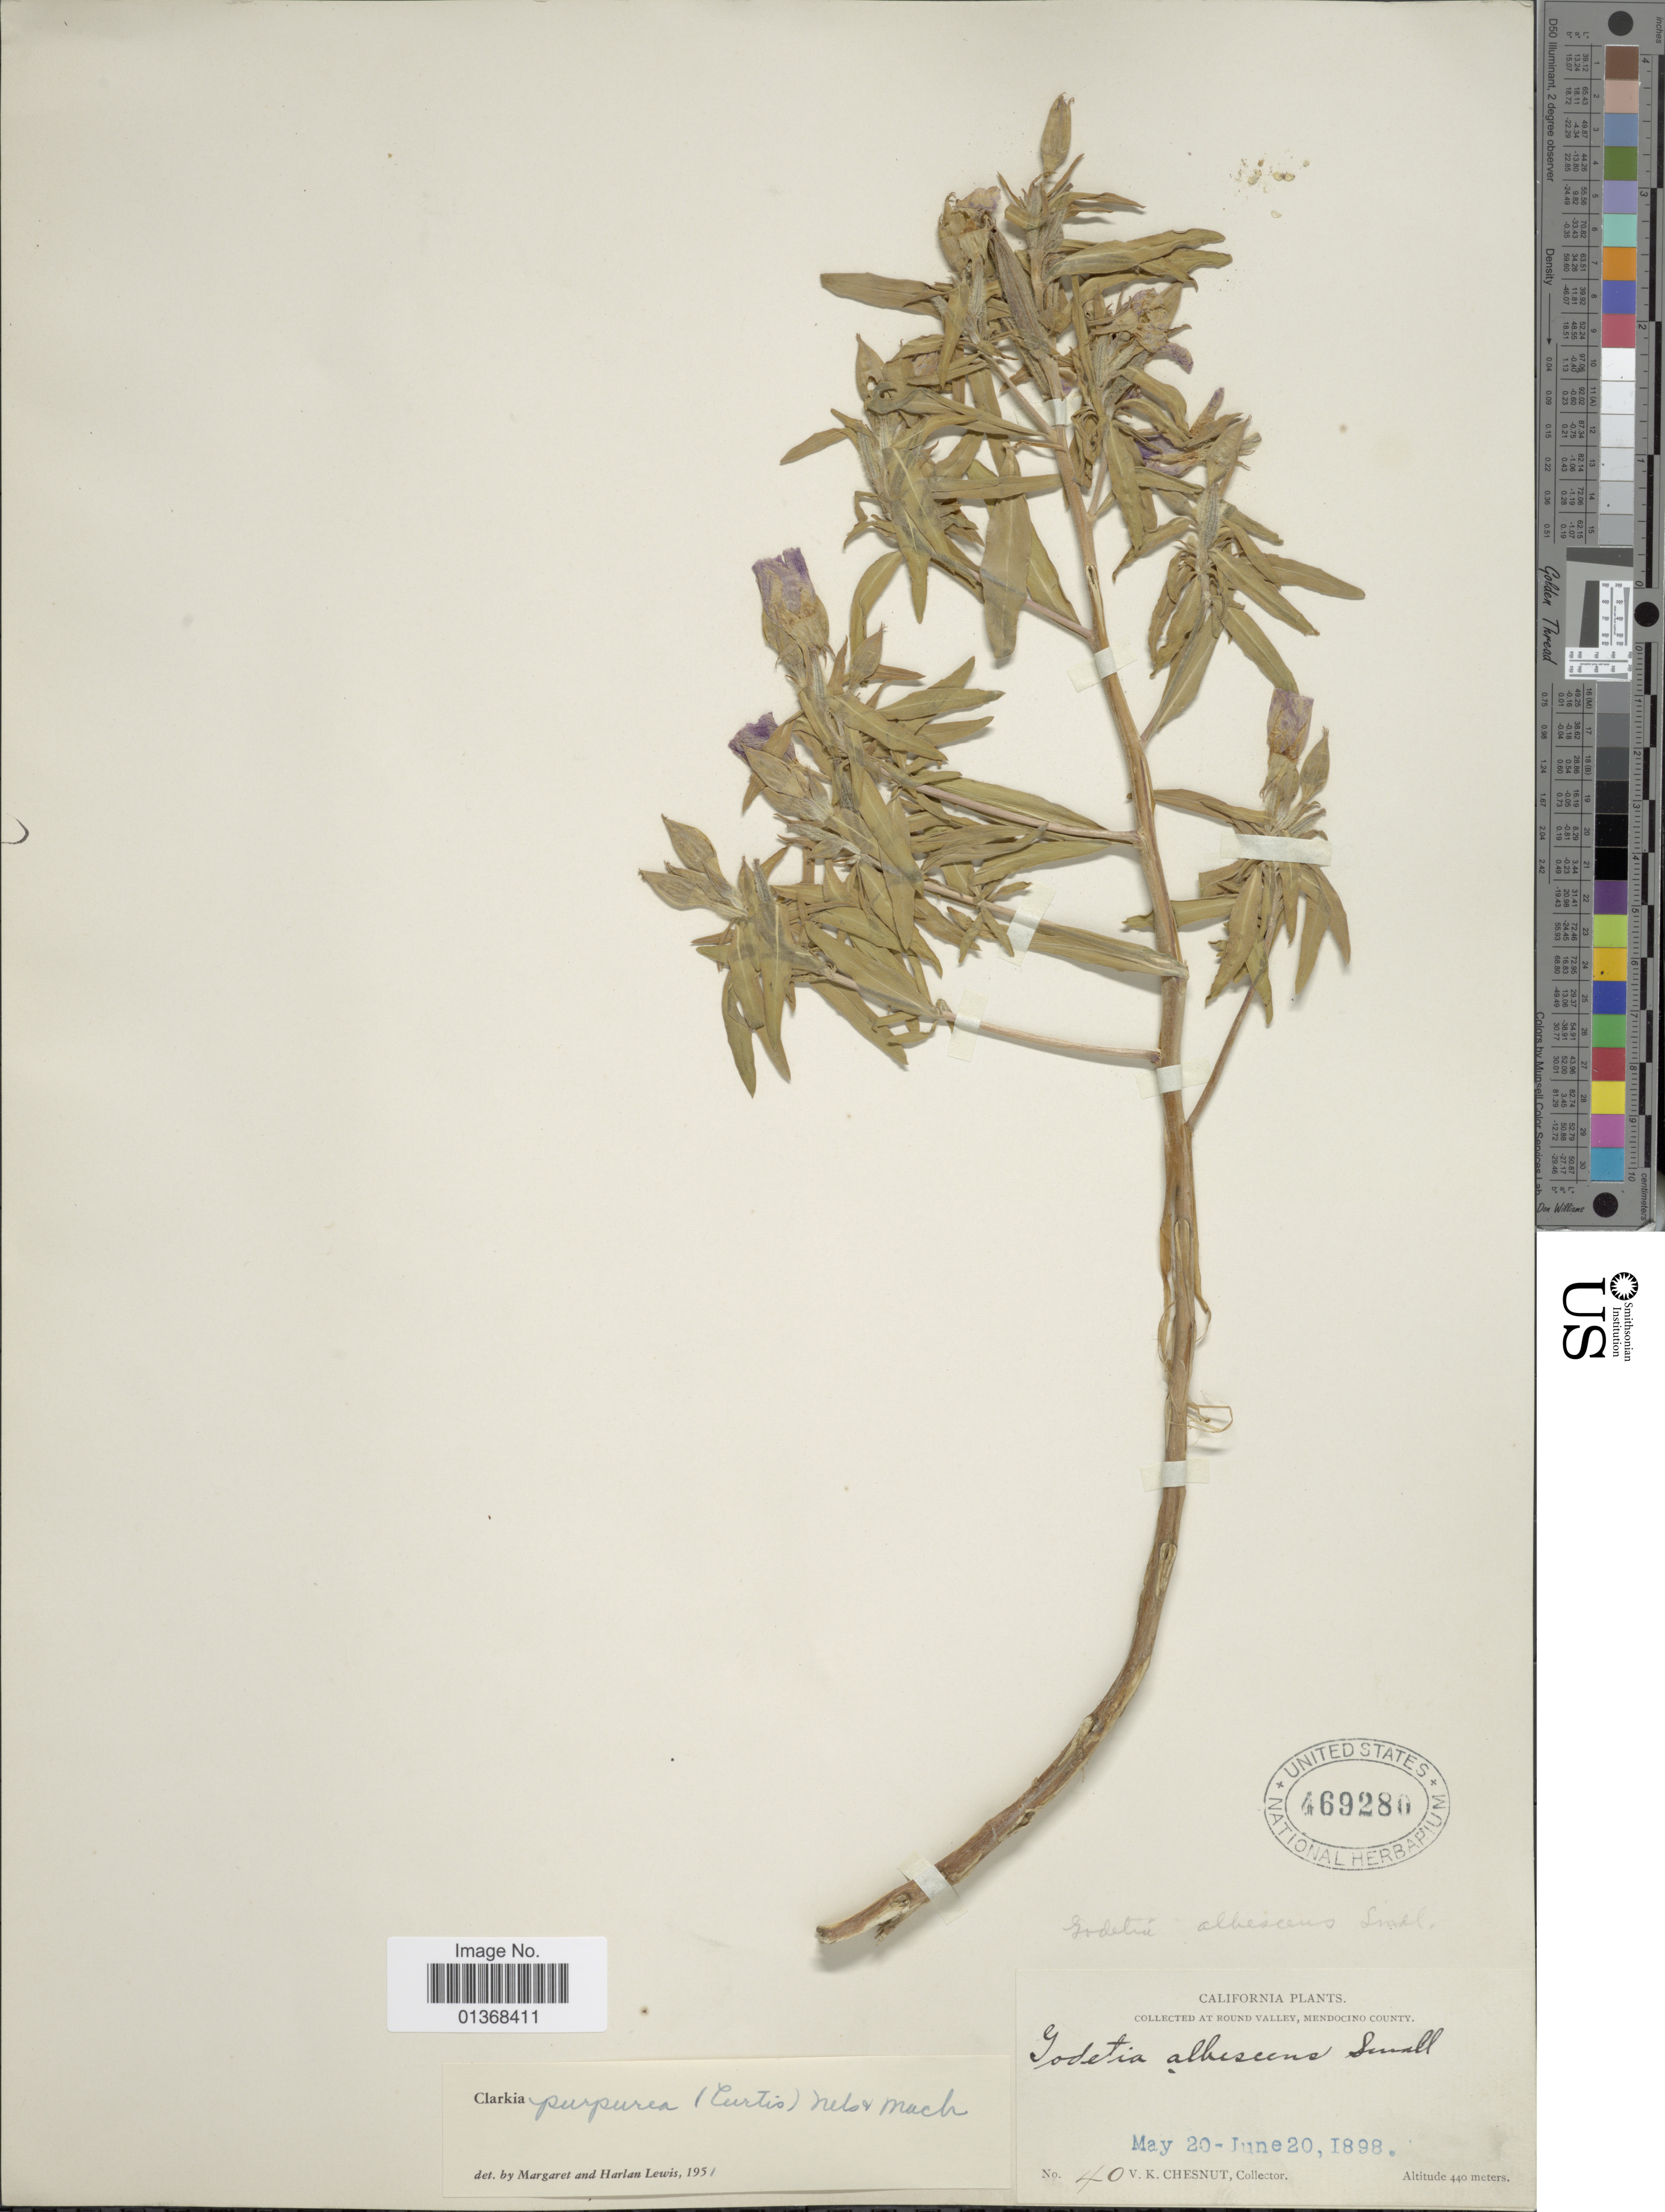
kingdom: Plantae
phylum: Tracheophyta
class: Magnoliopsida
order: Myrtales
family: Onagraceae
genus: Clarkia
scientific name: Clarkia purpurea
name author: (Curtis) A. Nelson & J.F. Macbr.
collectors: V. Chesnut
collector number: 40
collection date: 1898-05-20/1898-06-20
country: United States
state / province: California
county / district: Mendocino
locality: At Round Valley, Mendocino County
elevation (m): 440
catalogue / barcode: US 469280